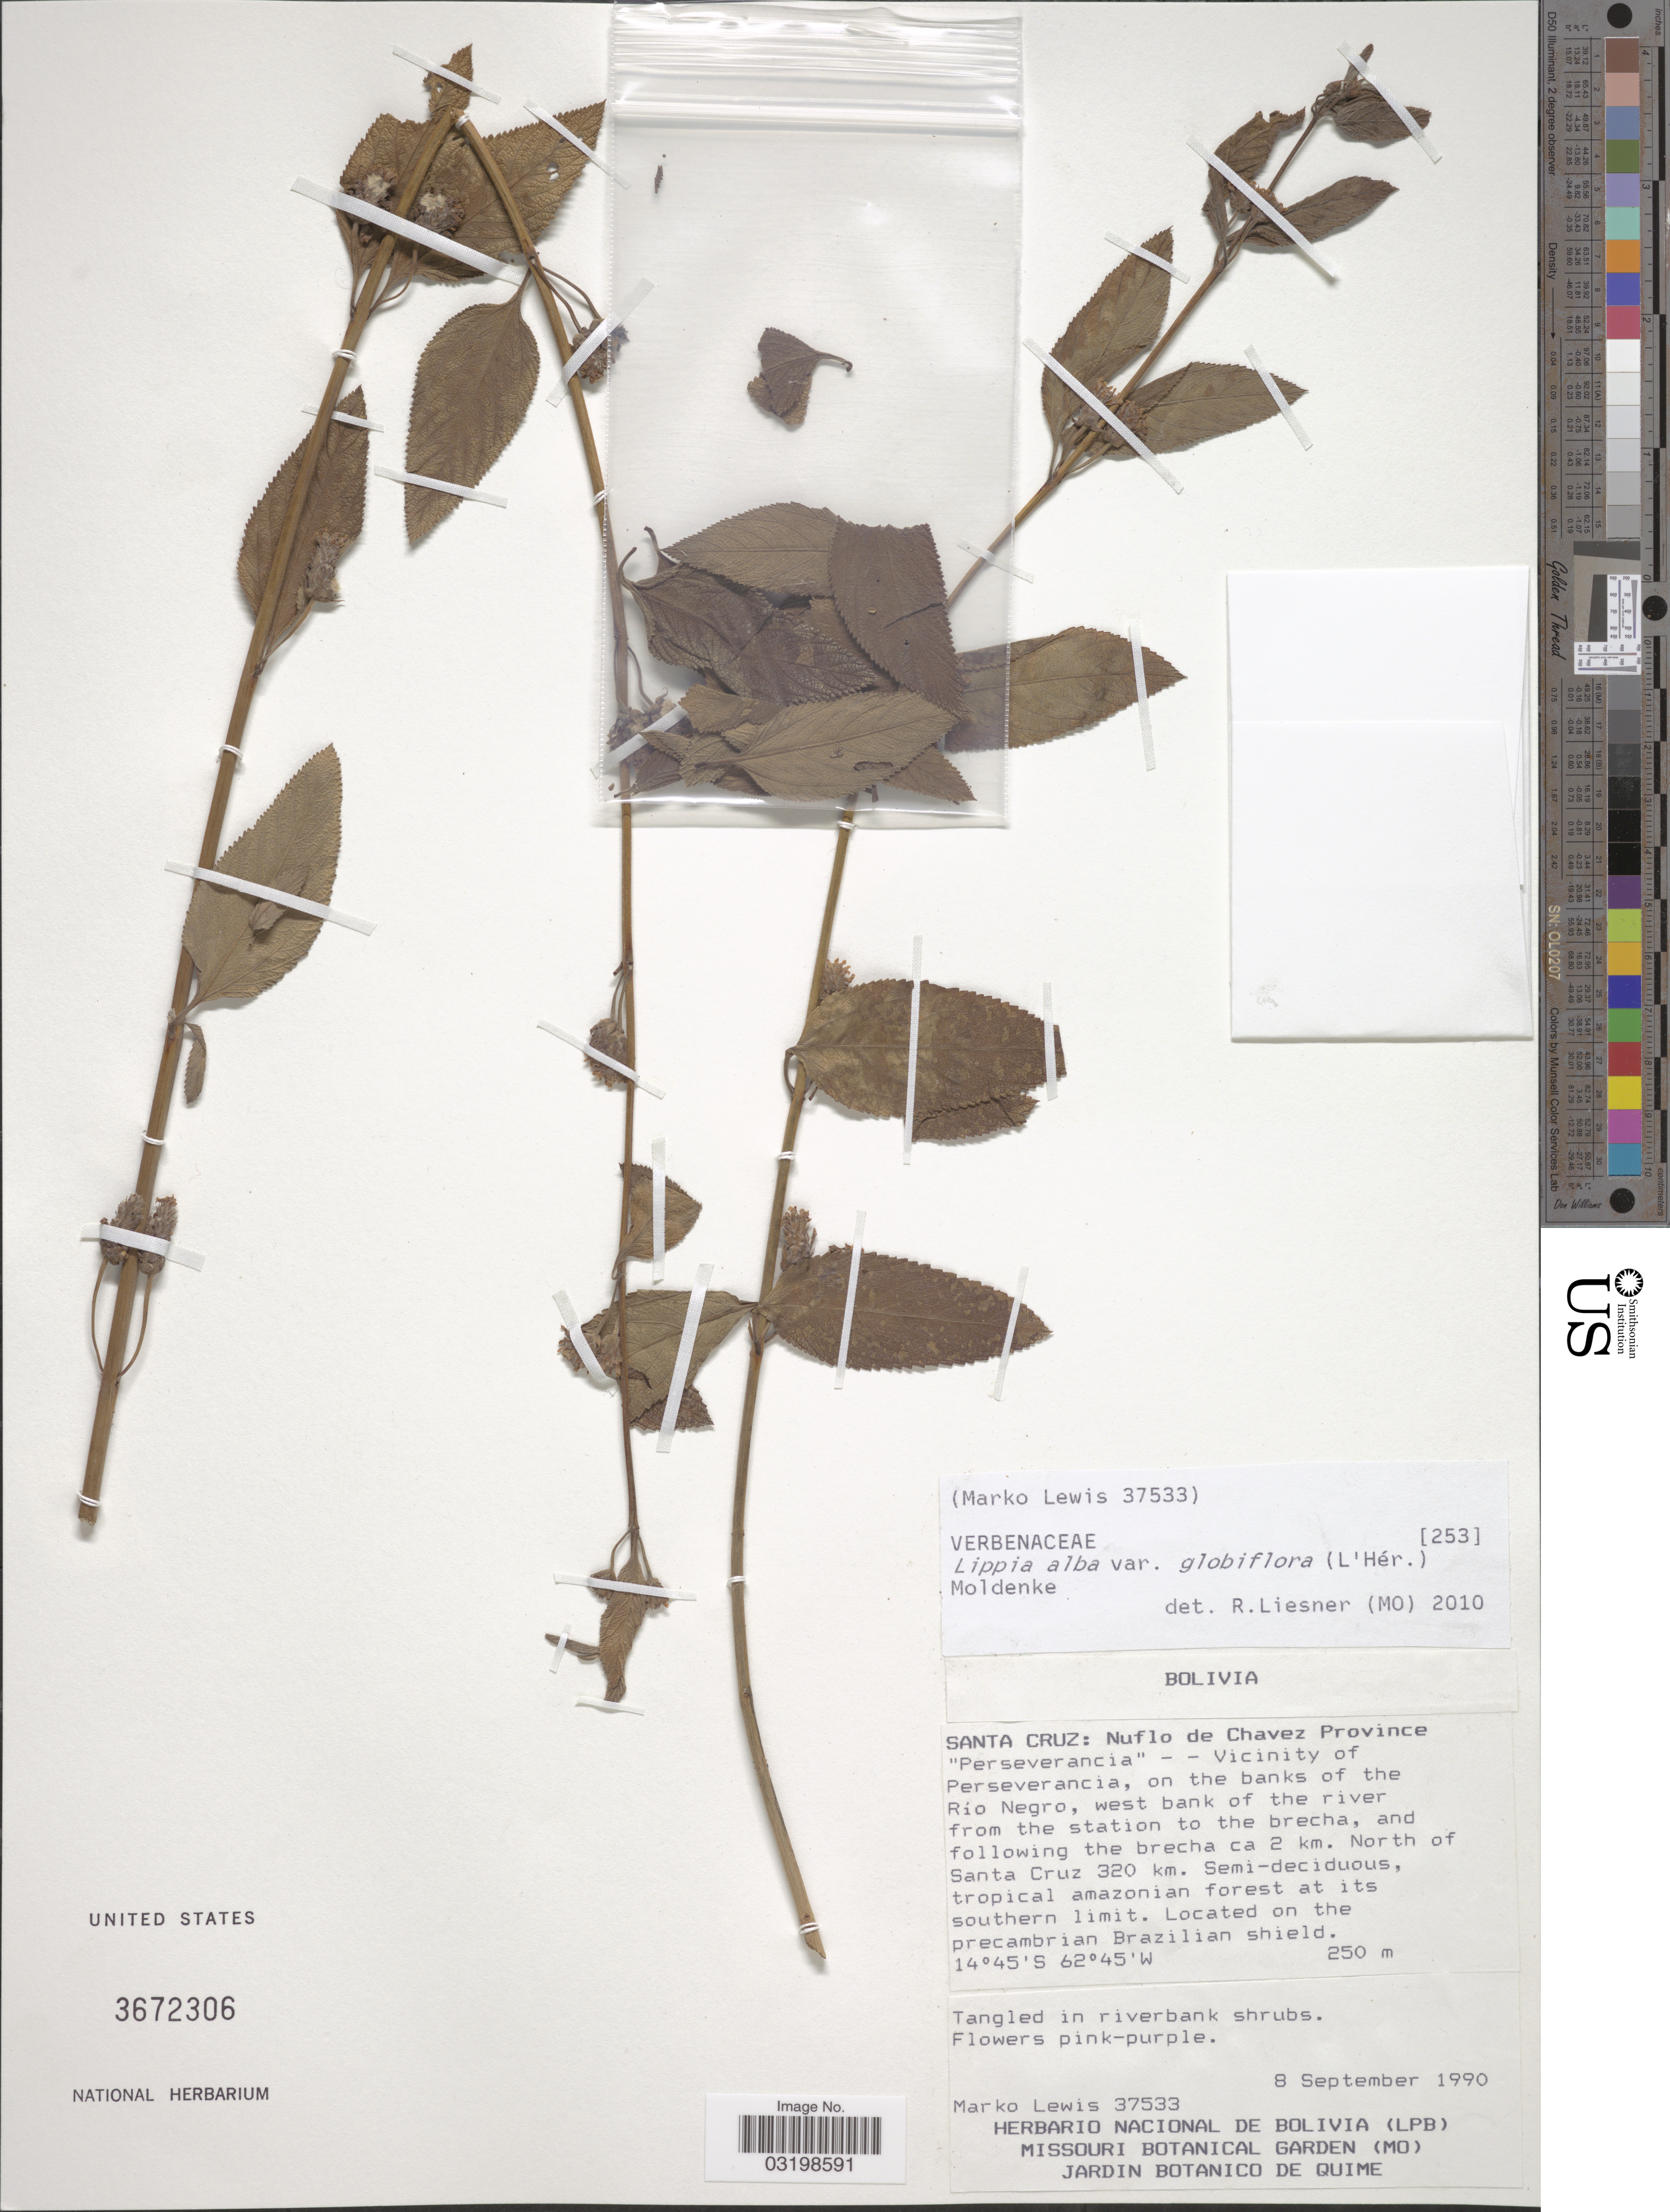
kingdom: Plantae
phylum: Tracheophyta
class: Magnoliopsida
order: Lamiales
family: Verbenaceae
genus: Lippia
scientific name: Lippia alba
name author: (Mill.) N.E. Br. ex Britton & P. Wilson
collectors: M. A. Lewis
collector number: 37533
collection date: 1990-09-08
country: Bolivia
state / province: Santa Cruz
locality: Nuflo de Chavez Province, "Perseverancia" - Vicinity of Perseverancia, on the banks of the Río Negrom west bank of the river from the station to the brecha, and following the brecha ca 2 km. North of Santa Cruz 320 km.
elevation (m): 250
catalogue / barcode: US 3672306